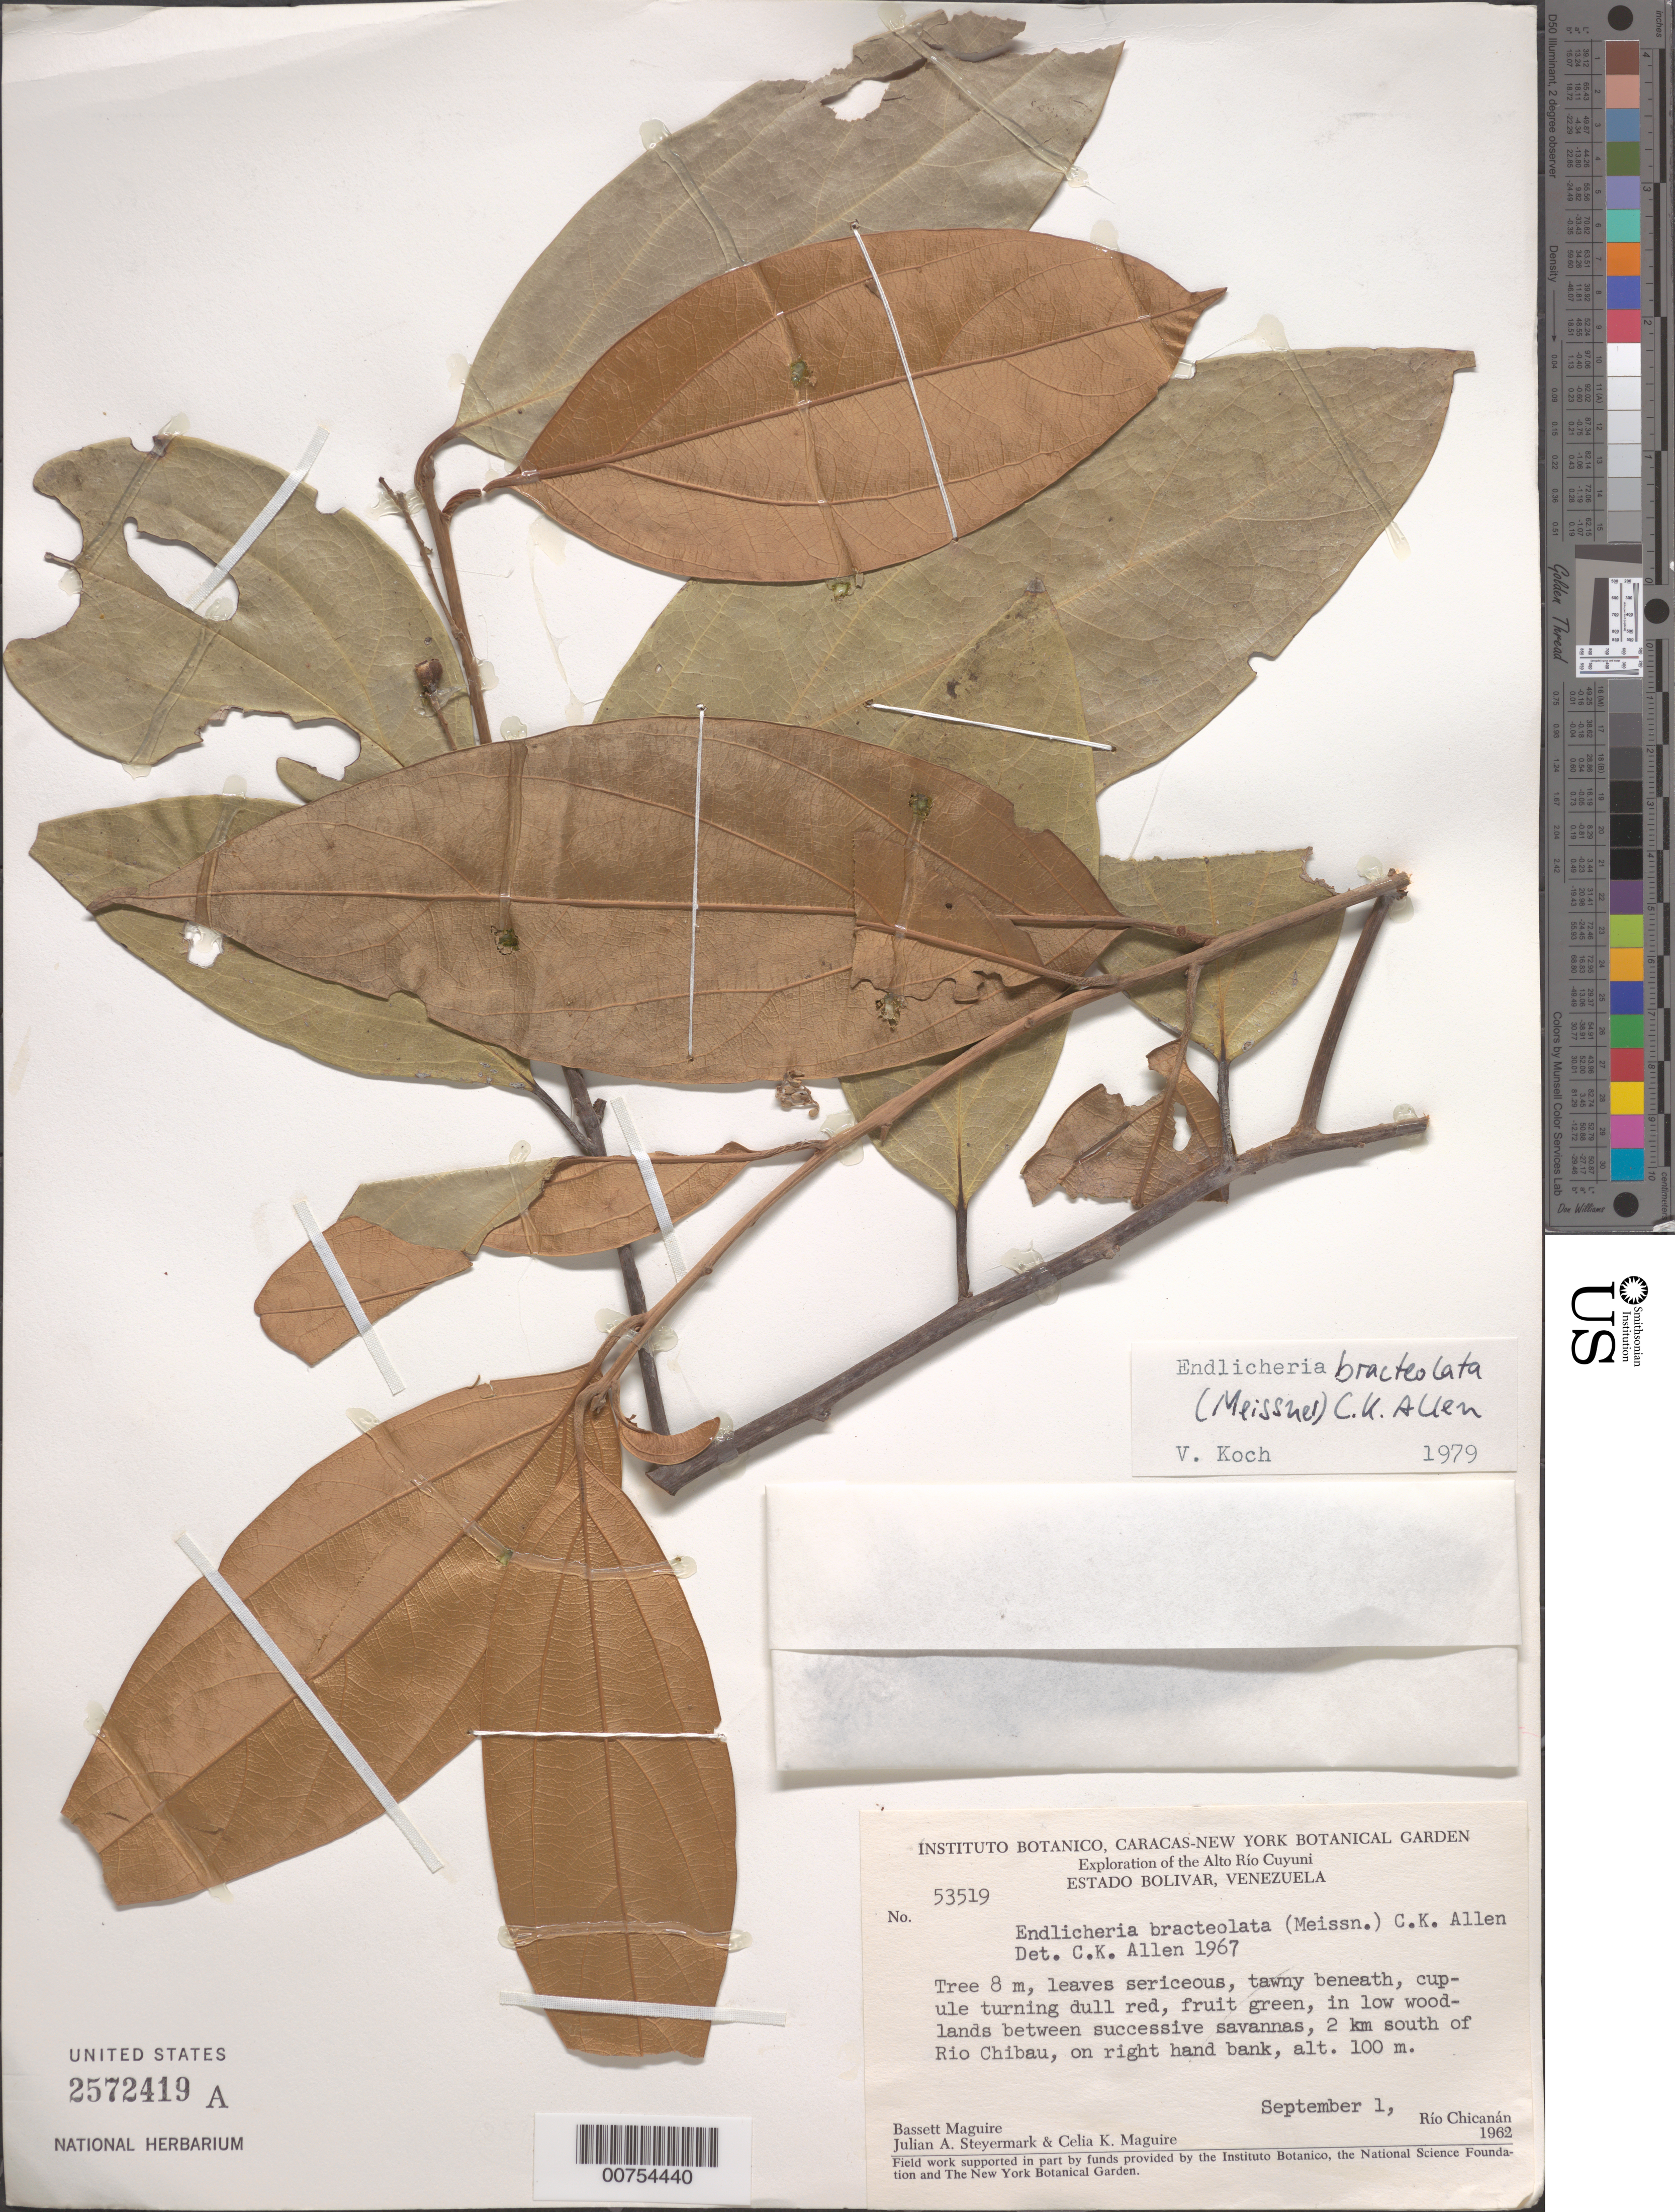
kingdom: Plantae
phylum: Tracheophyta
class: Magnoliopsida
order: Laurales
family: Lauraceae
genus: Endlicheria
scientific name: Endlicheria bracteolata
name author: (Meisn.) C.K. Allen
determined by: Koch, V.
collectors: B. Maguire, J. Steyermark & C. K. Maguire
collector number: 53519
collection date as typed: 1-Sep-62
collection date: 1962-09-01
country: Venezuela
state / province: Bolívar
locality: Alto Río Cuyuni, 2 km S of Río Chibau, right hand bank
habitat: Low woodlands between savannas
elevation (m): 100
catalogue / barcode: US 2572419A